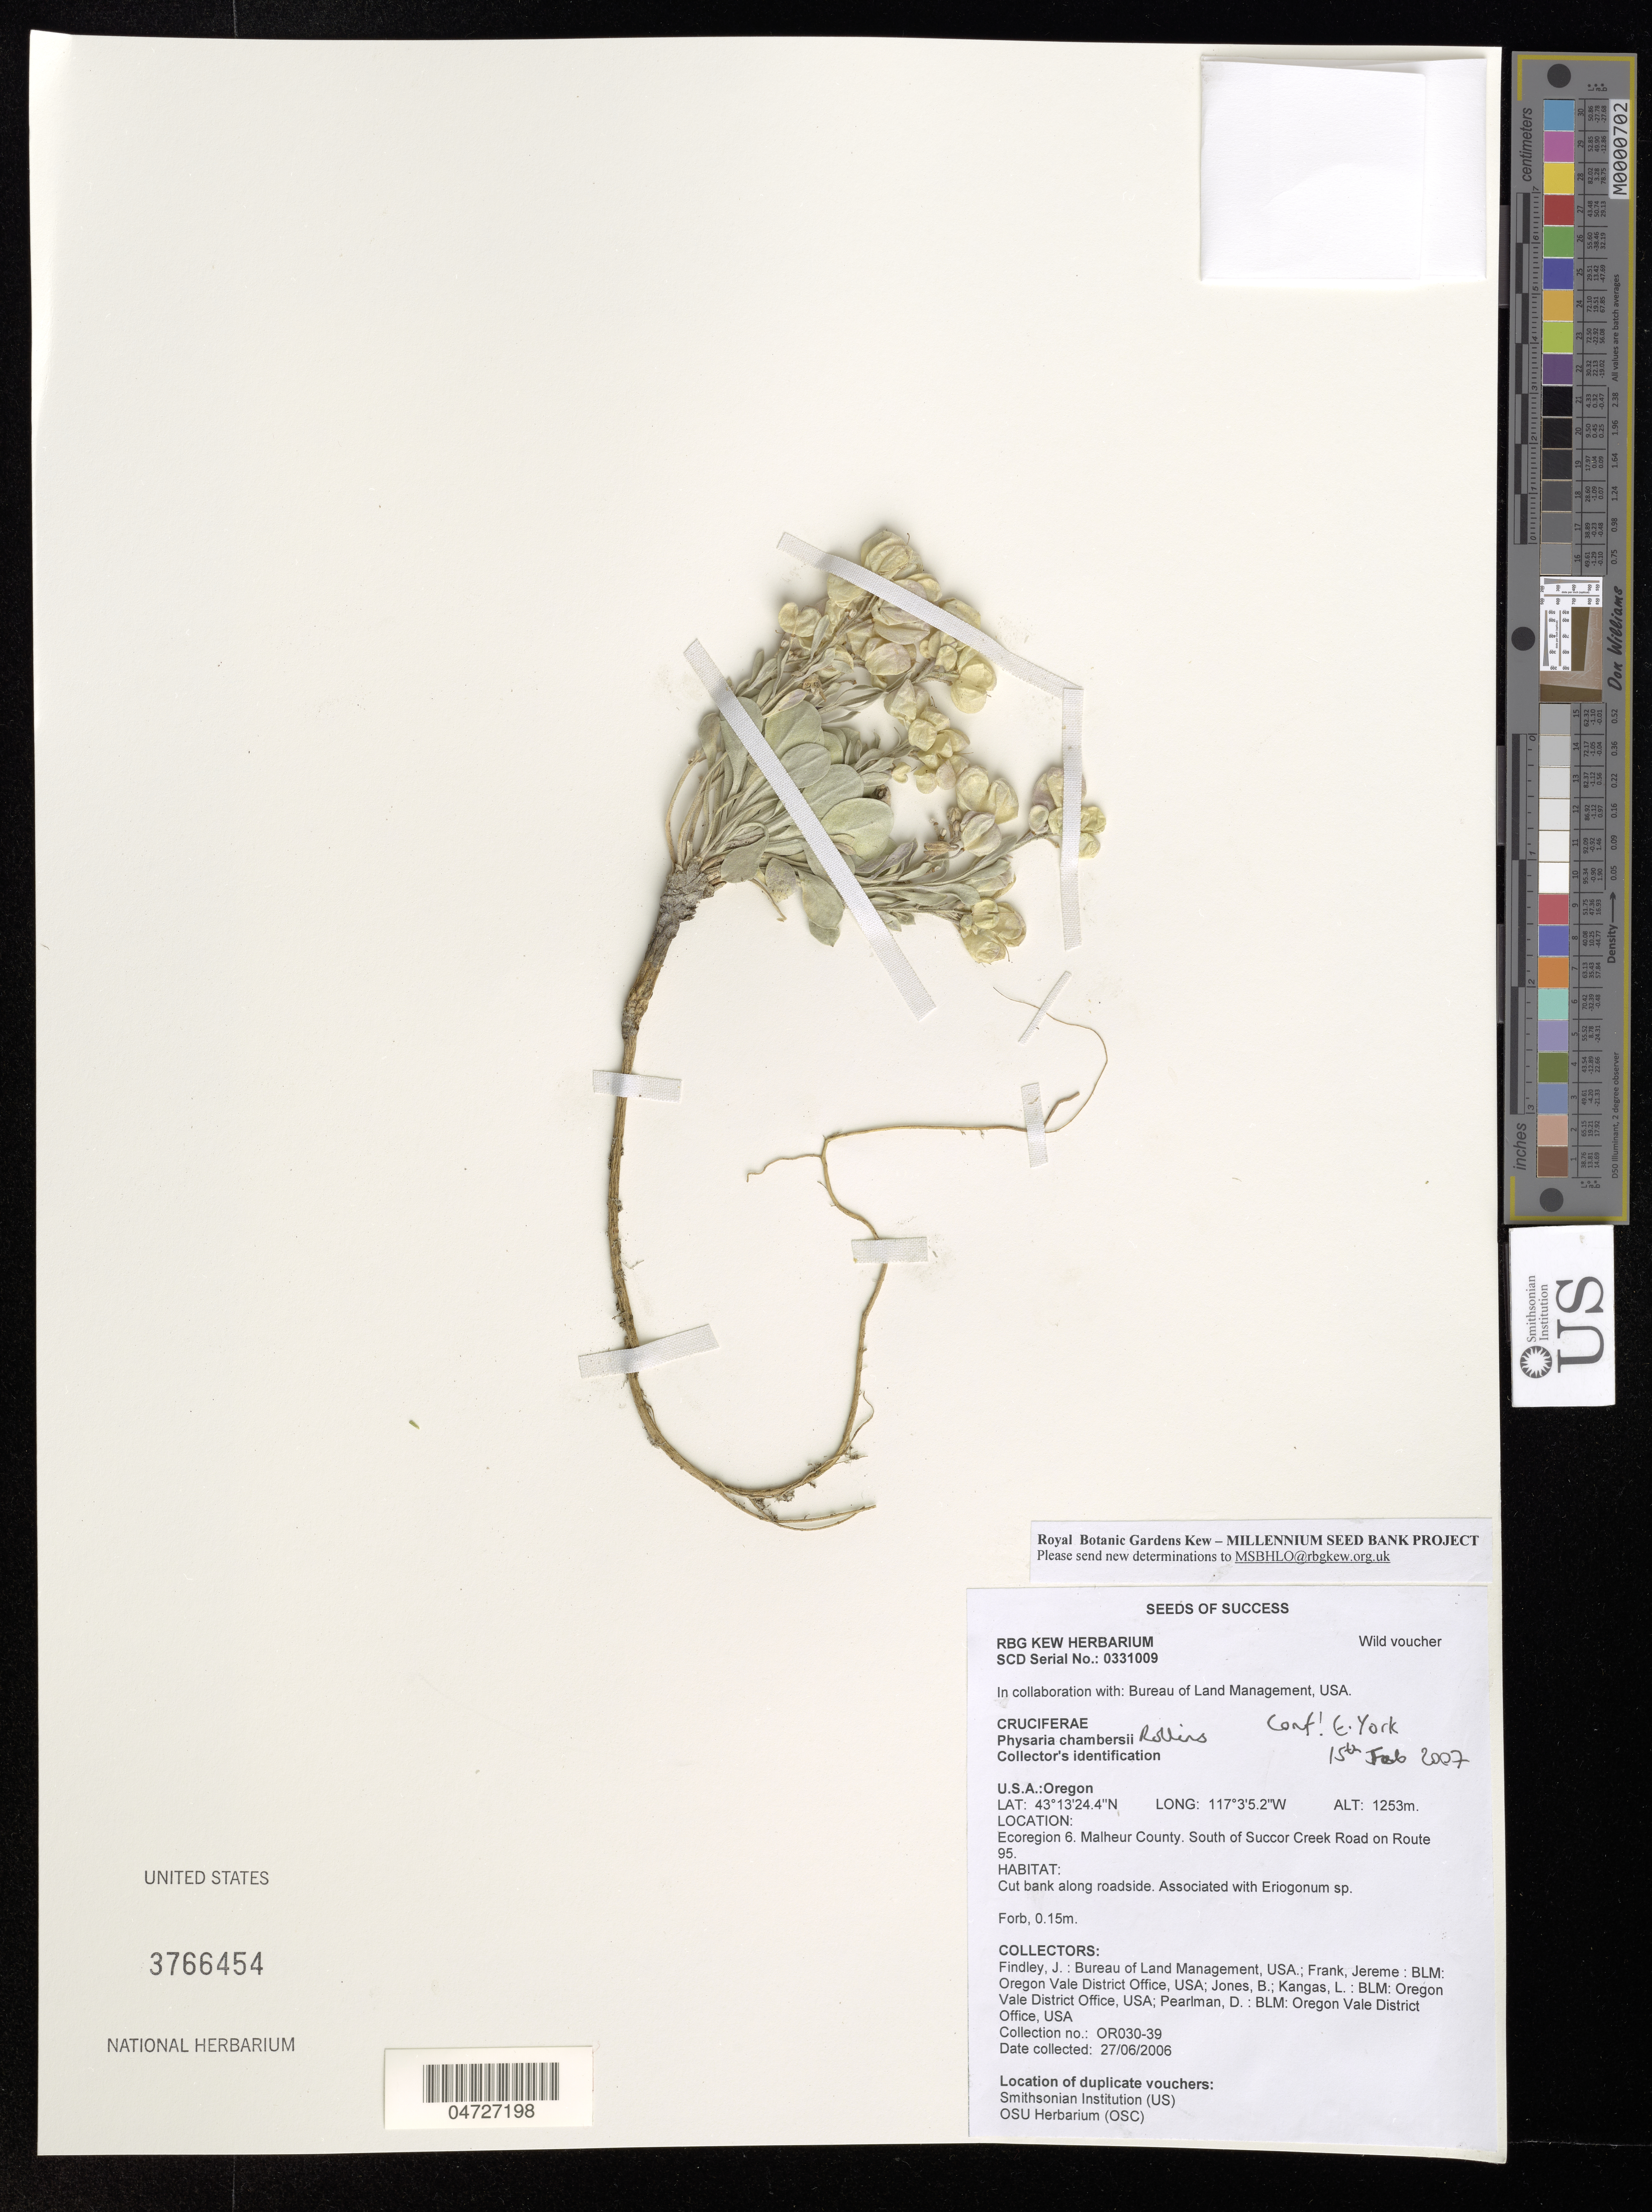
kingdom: Plantae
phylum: Tracheophyta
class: Magnoliopsida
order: Brassicales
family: Brassicaceae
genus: Physaria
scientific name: Physaria chambersii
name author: Rollins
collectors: J. Findley, J. Frank, B. Jones, L. Kangas & D. Pearlman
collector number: OR030-39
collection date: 2006-06-27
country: United States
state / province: Oregon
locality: Ecoregion 6. Malheur County. South of Succor Creek Road on Route 95.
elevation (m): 1253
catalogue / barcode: US 3766454